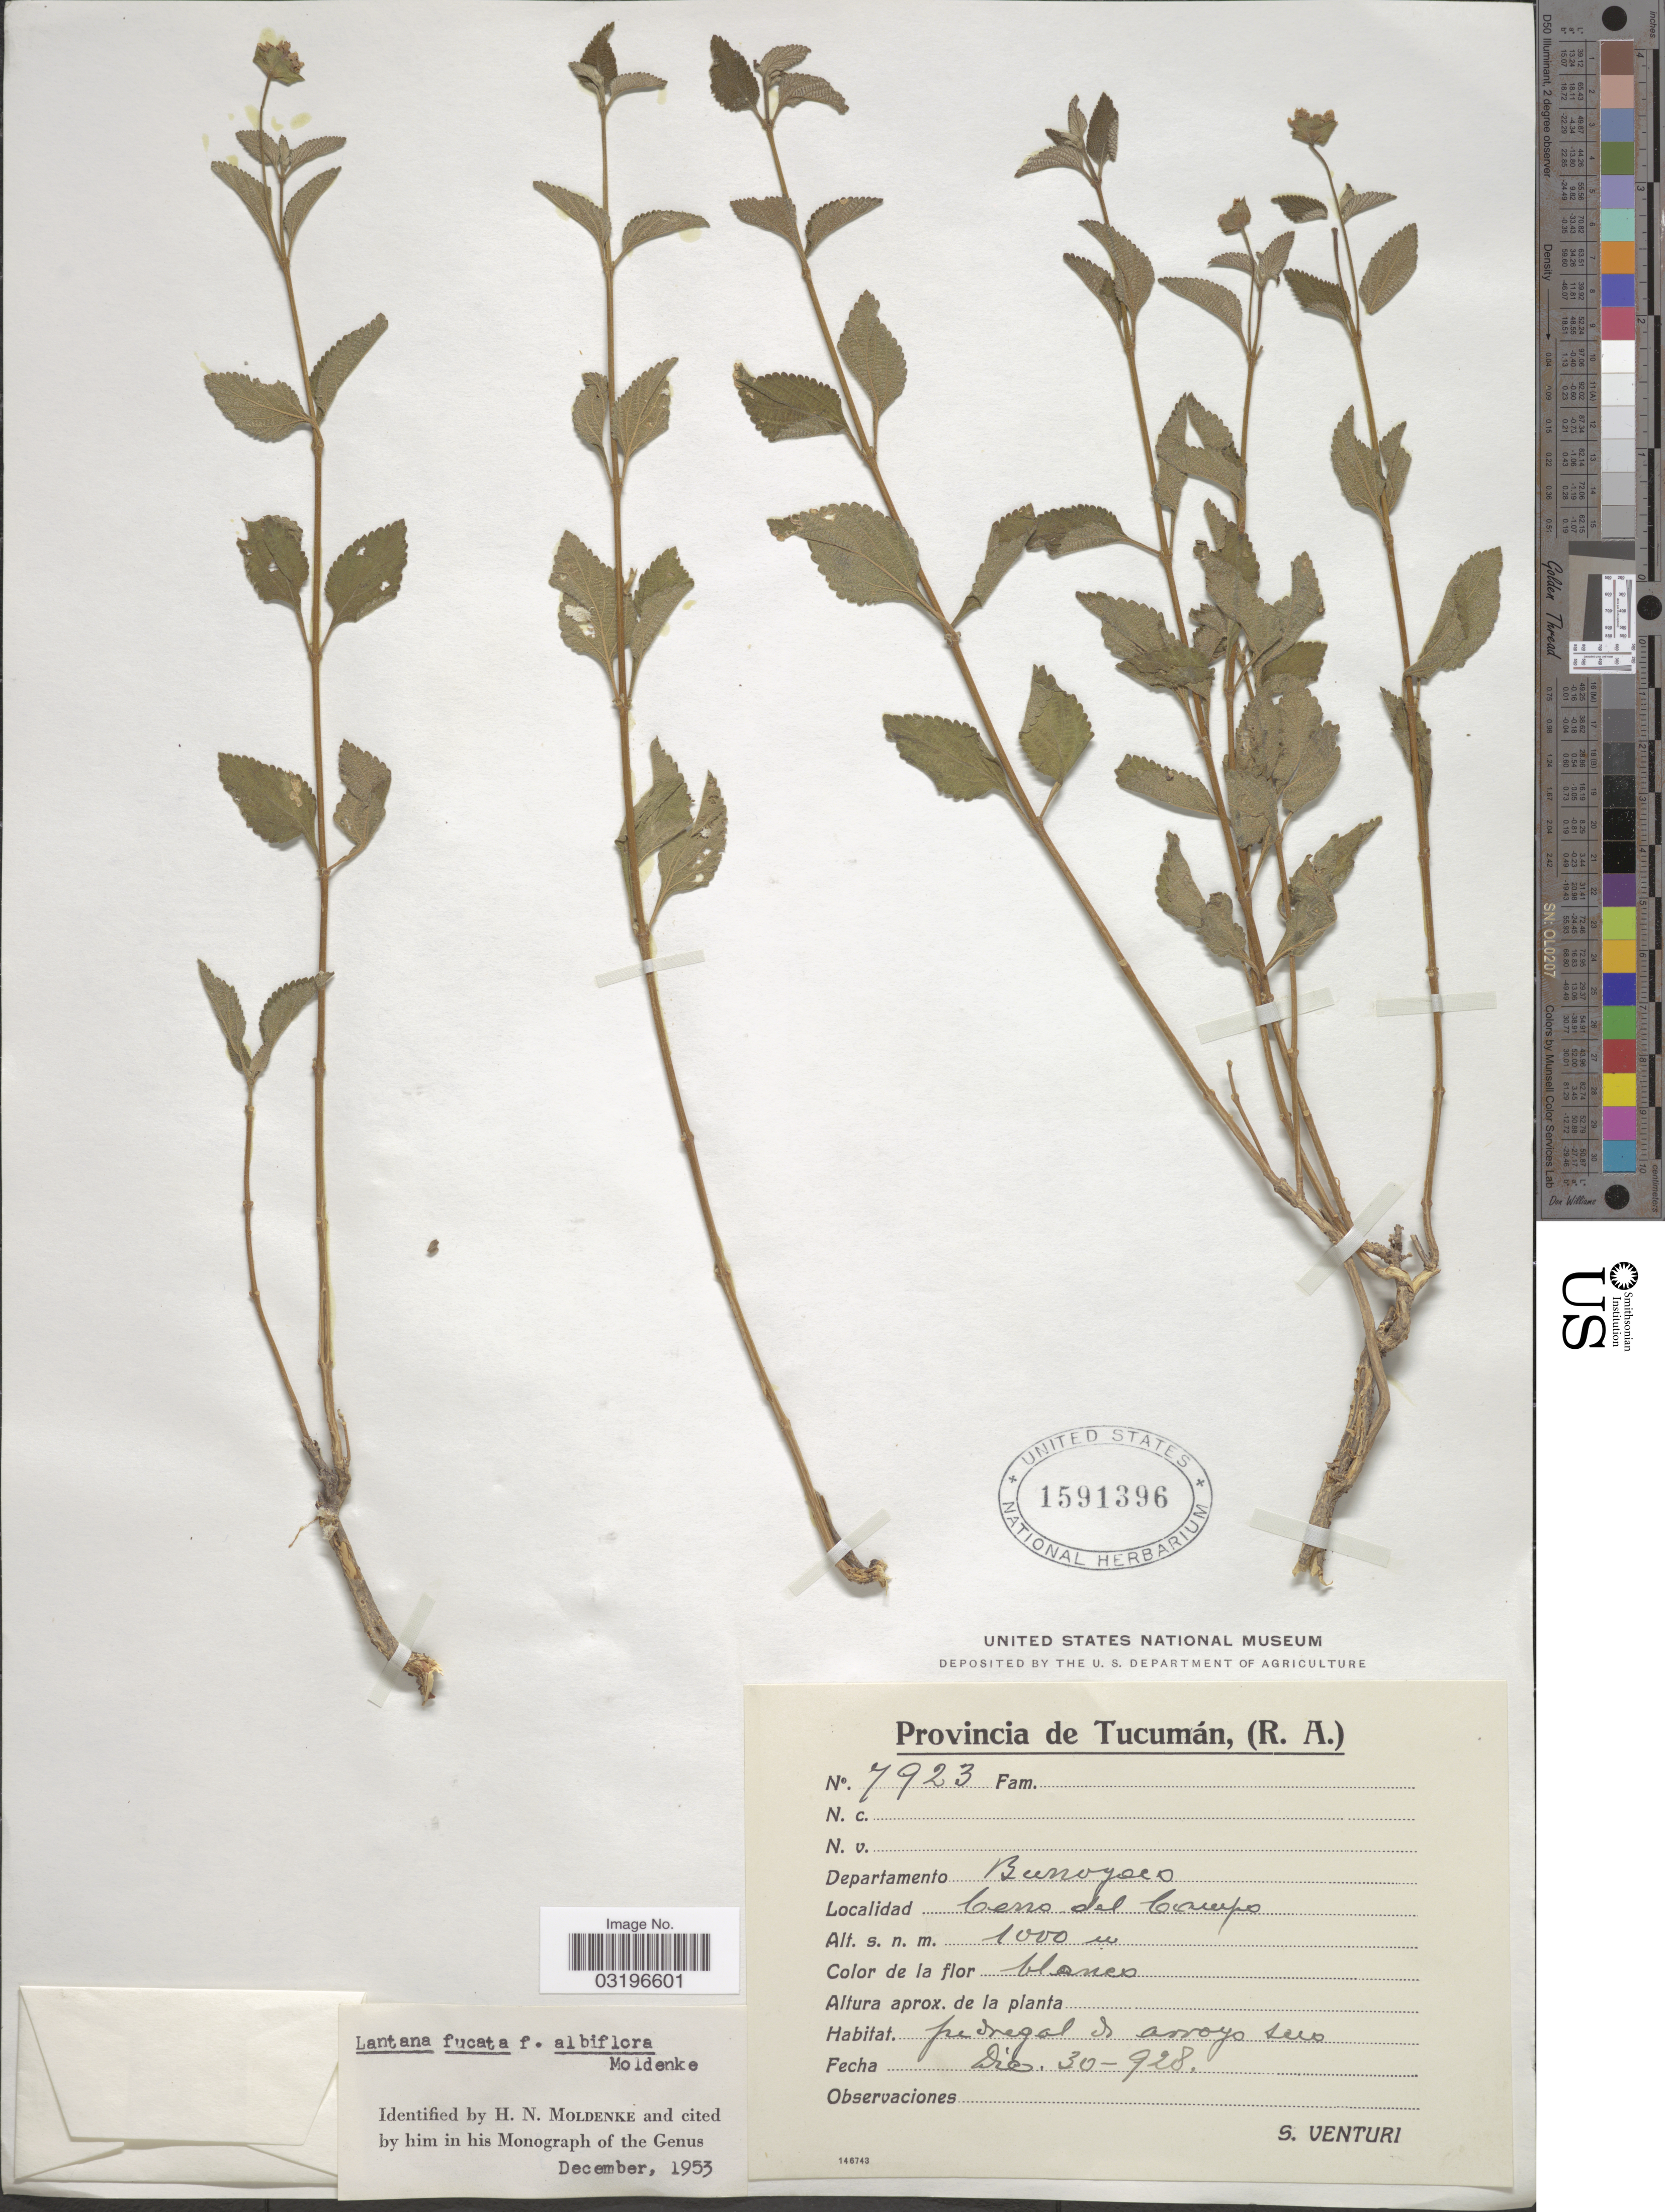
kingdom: Plantae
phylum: Tracheophyta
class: Magnoliopsida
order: Lamiales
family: Verbenaceae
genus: Lantana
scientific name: Lantana fucata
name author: Lindl.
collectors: S. Venturi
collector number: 7923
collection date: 1928-12-30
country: Argentina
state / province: Tucuman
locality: Departamento Burruyacú, Cerro del Campo.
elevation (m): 1000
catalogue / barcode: US 1591396